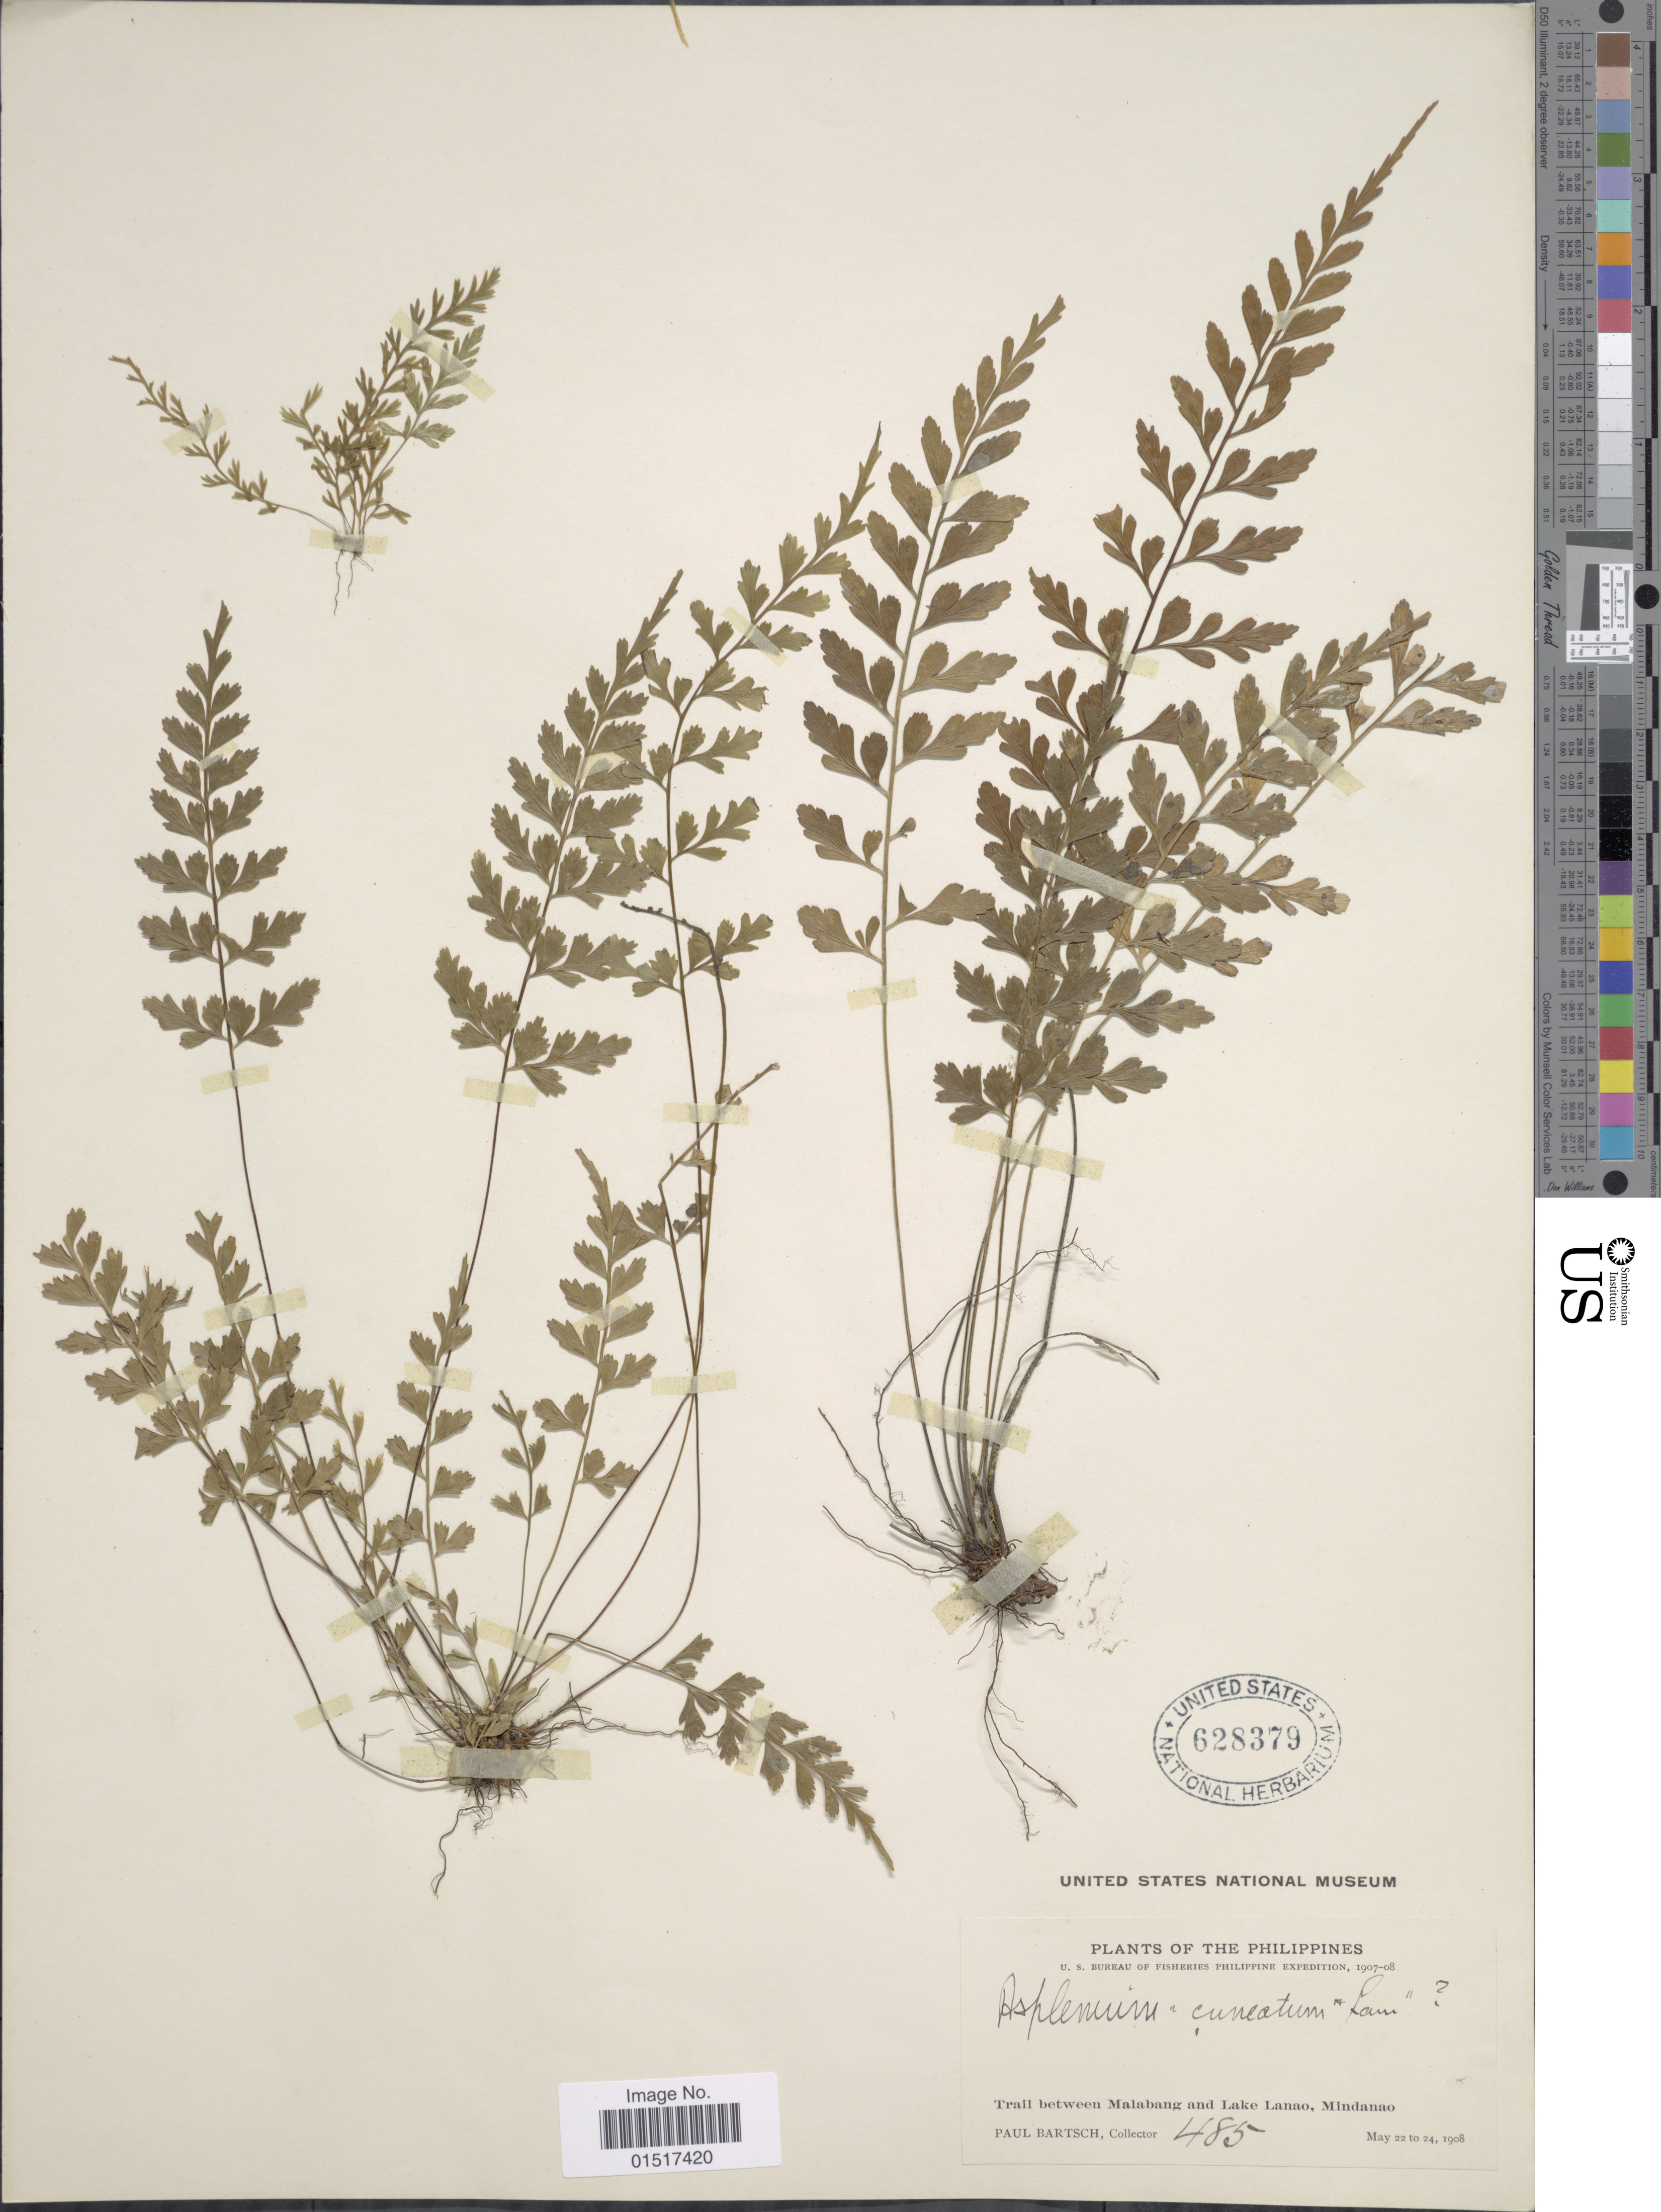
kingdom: Plantae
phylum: Tracheophyta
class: Polypodiopsida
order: Polypodiales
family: Aspleniaceae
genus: Asplenium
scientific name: Asplenium sp.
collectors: P. Bartsch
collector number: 485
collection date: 1908-05-22/1908-05-24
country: Philippines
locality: Trail between Malabang and Lake Lanao, Mindanao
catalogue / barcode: US 628379